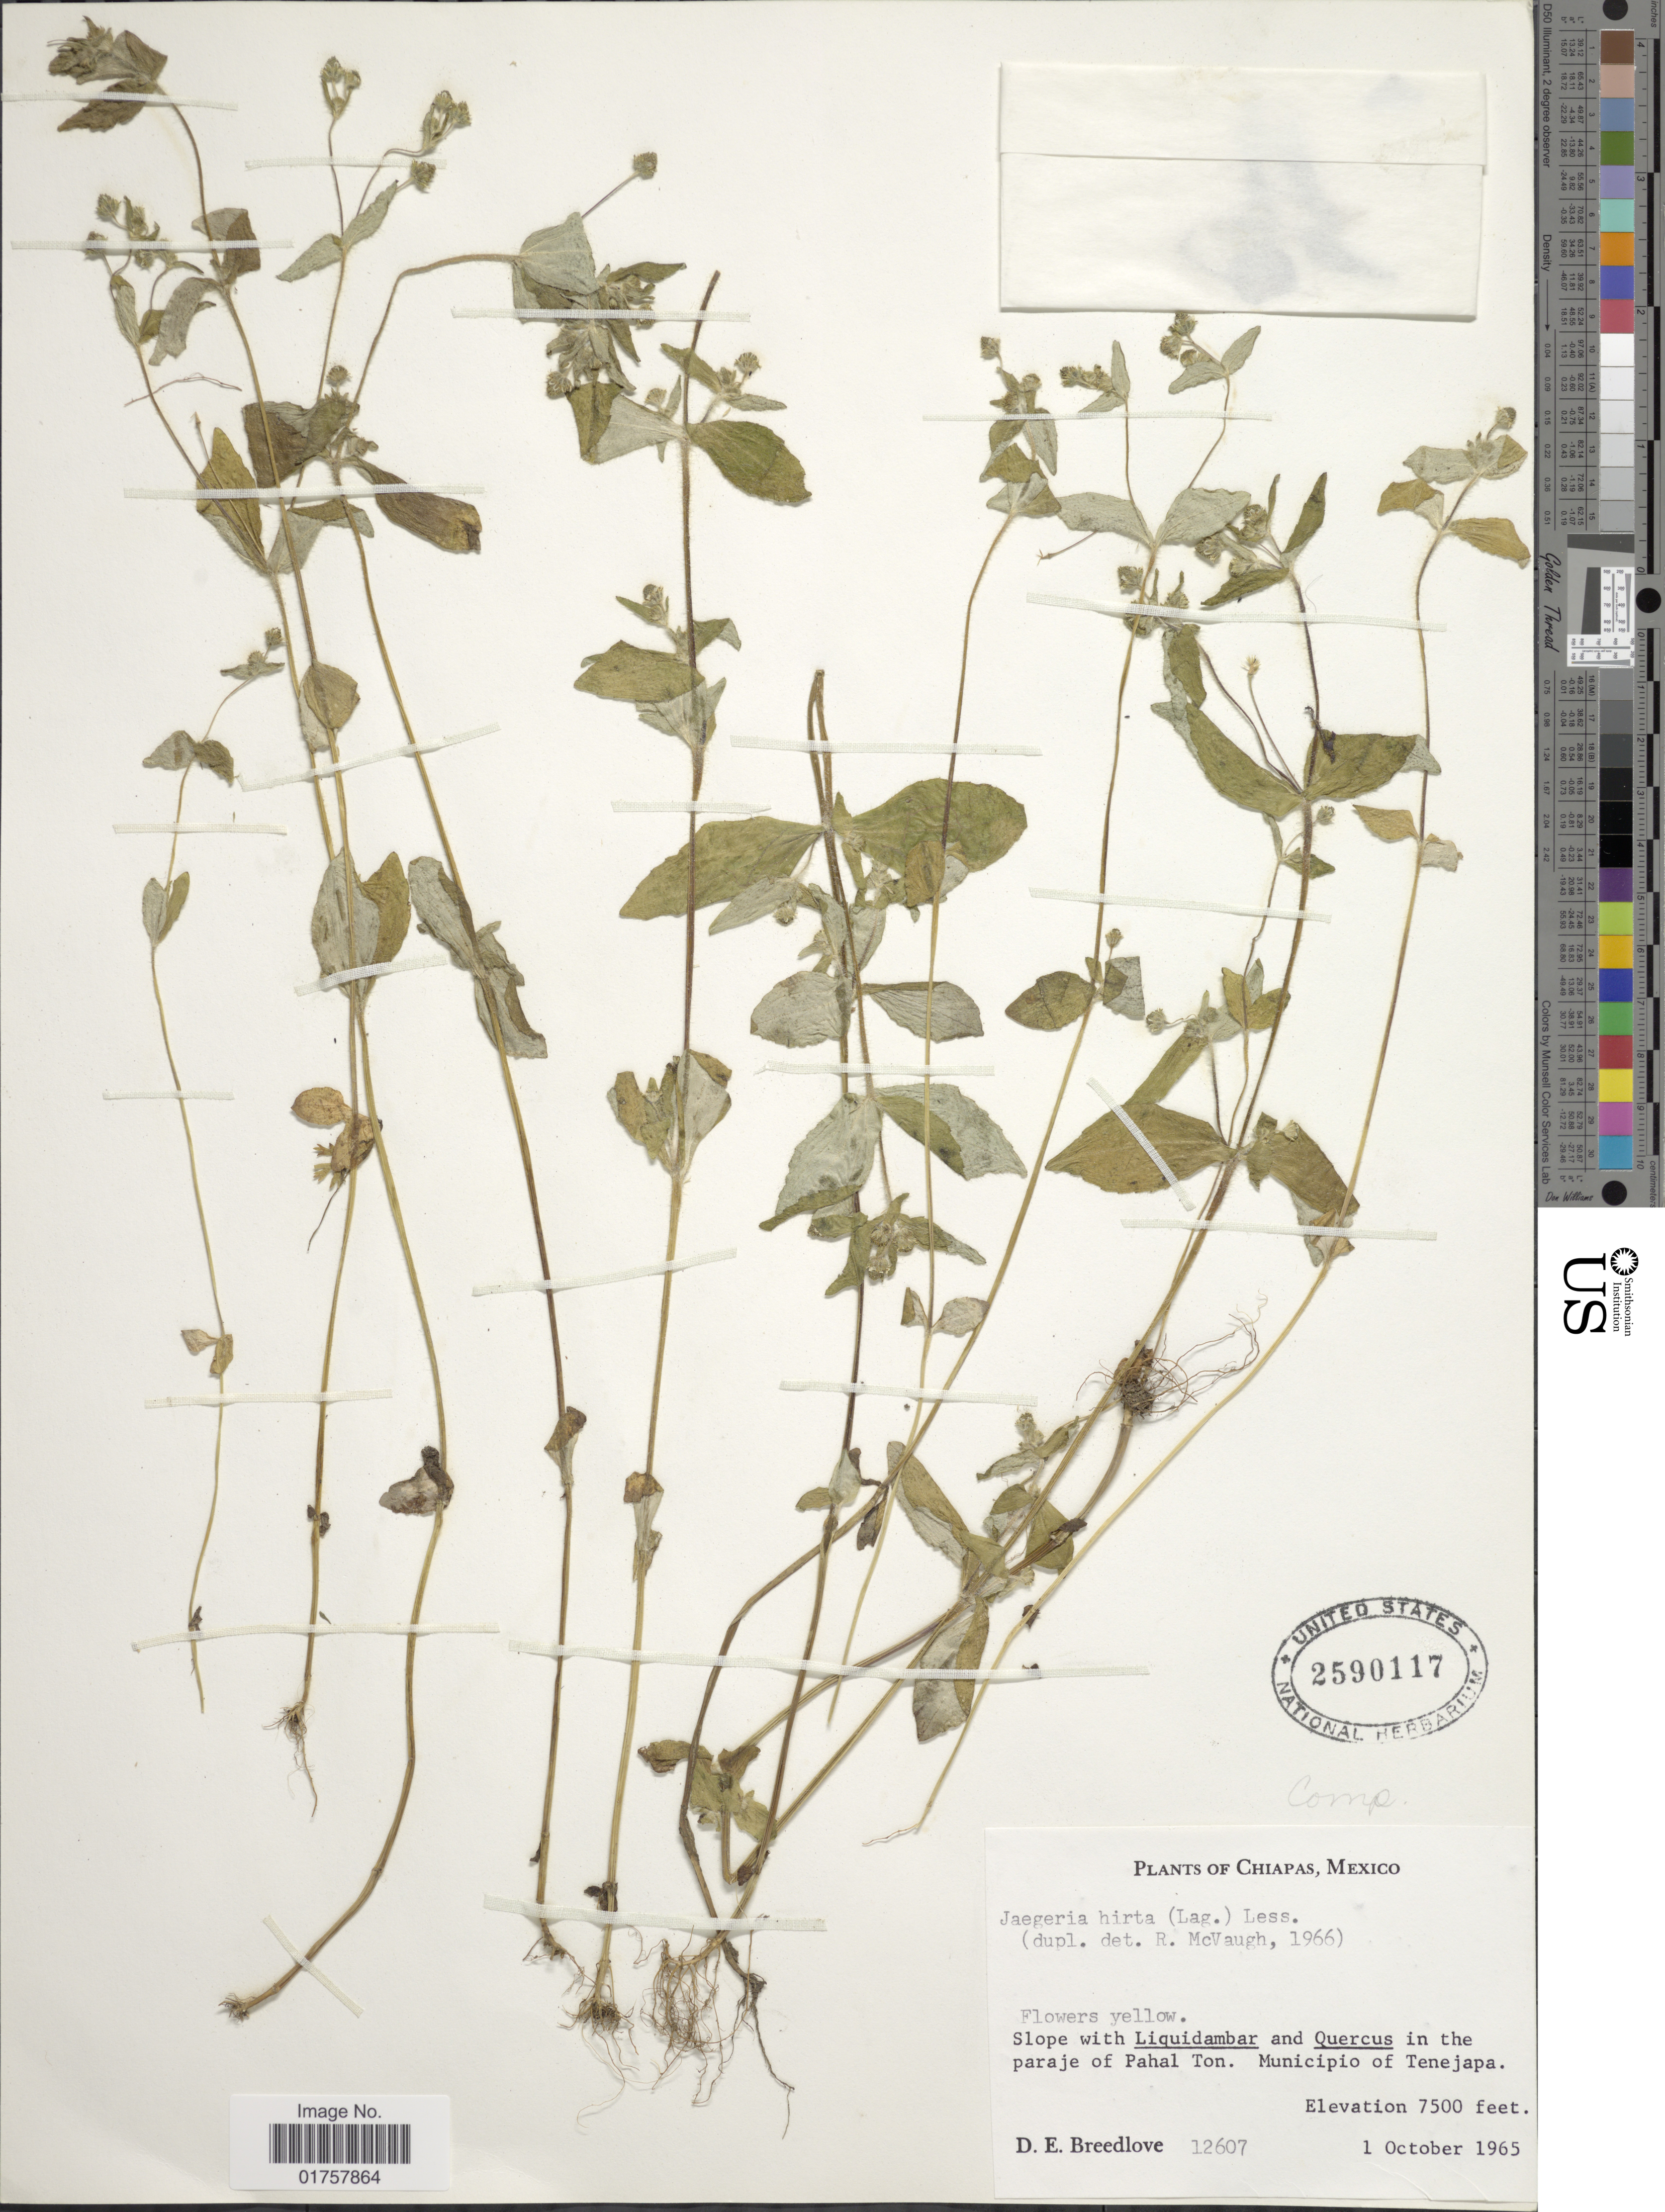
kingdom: Plantae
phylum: Tracheophyta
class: Magnoliopsida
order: Asterales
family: Asteraceae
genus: Jaegeria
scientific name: Jaegeria hirta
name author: (Lag.) Less.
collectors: D. E. Breedlove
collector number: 12607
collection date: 1965-10-01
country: Mexico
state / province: Chiapas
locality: In the paraje of Pahal Ton. Municipio of Tenejapa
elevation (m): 2286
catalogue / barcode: US 2590117